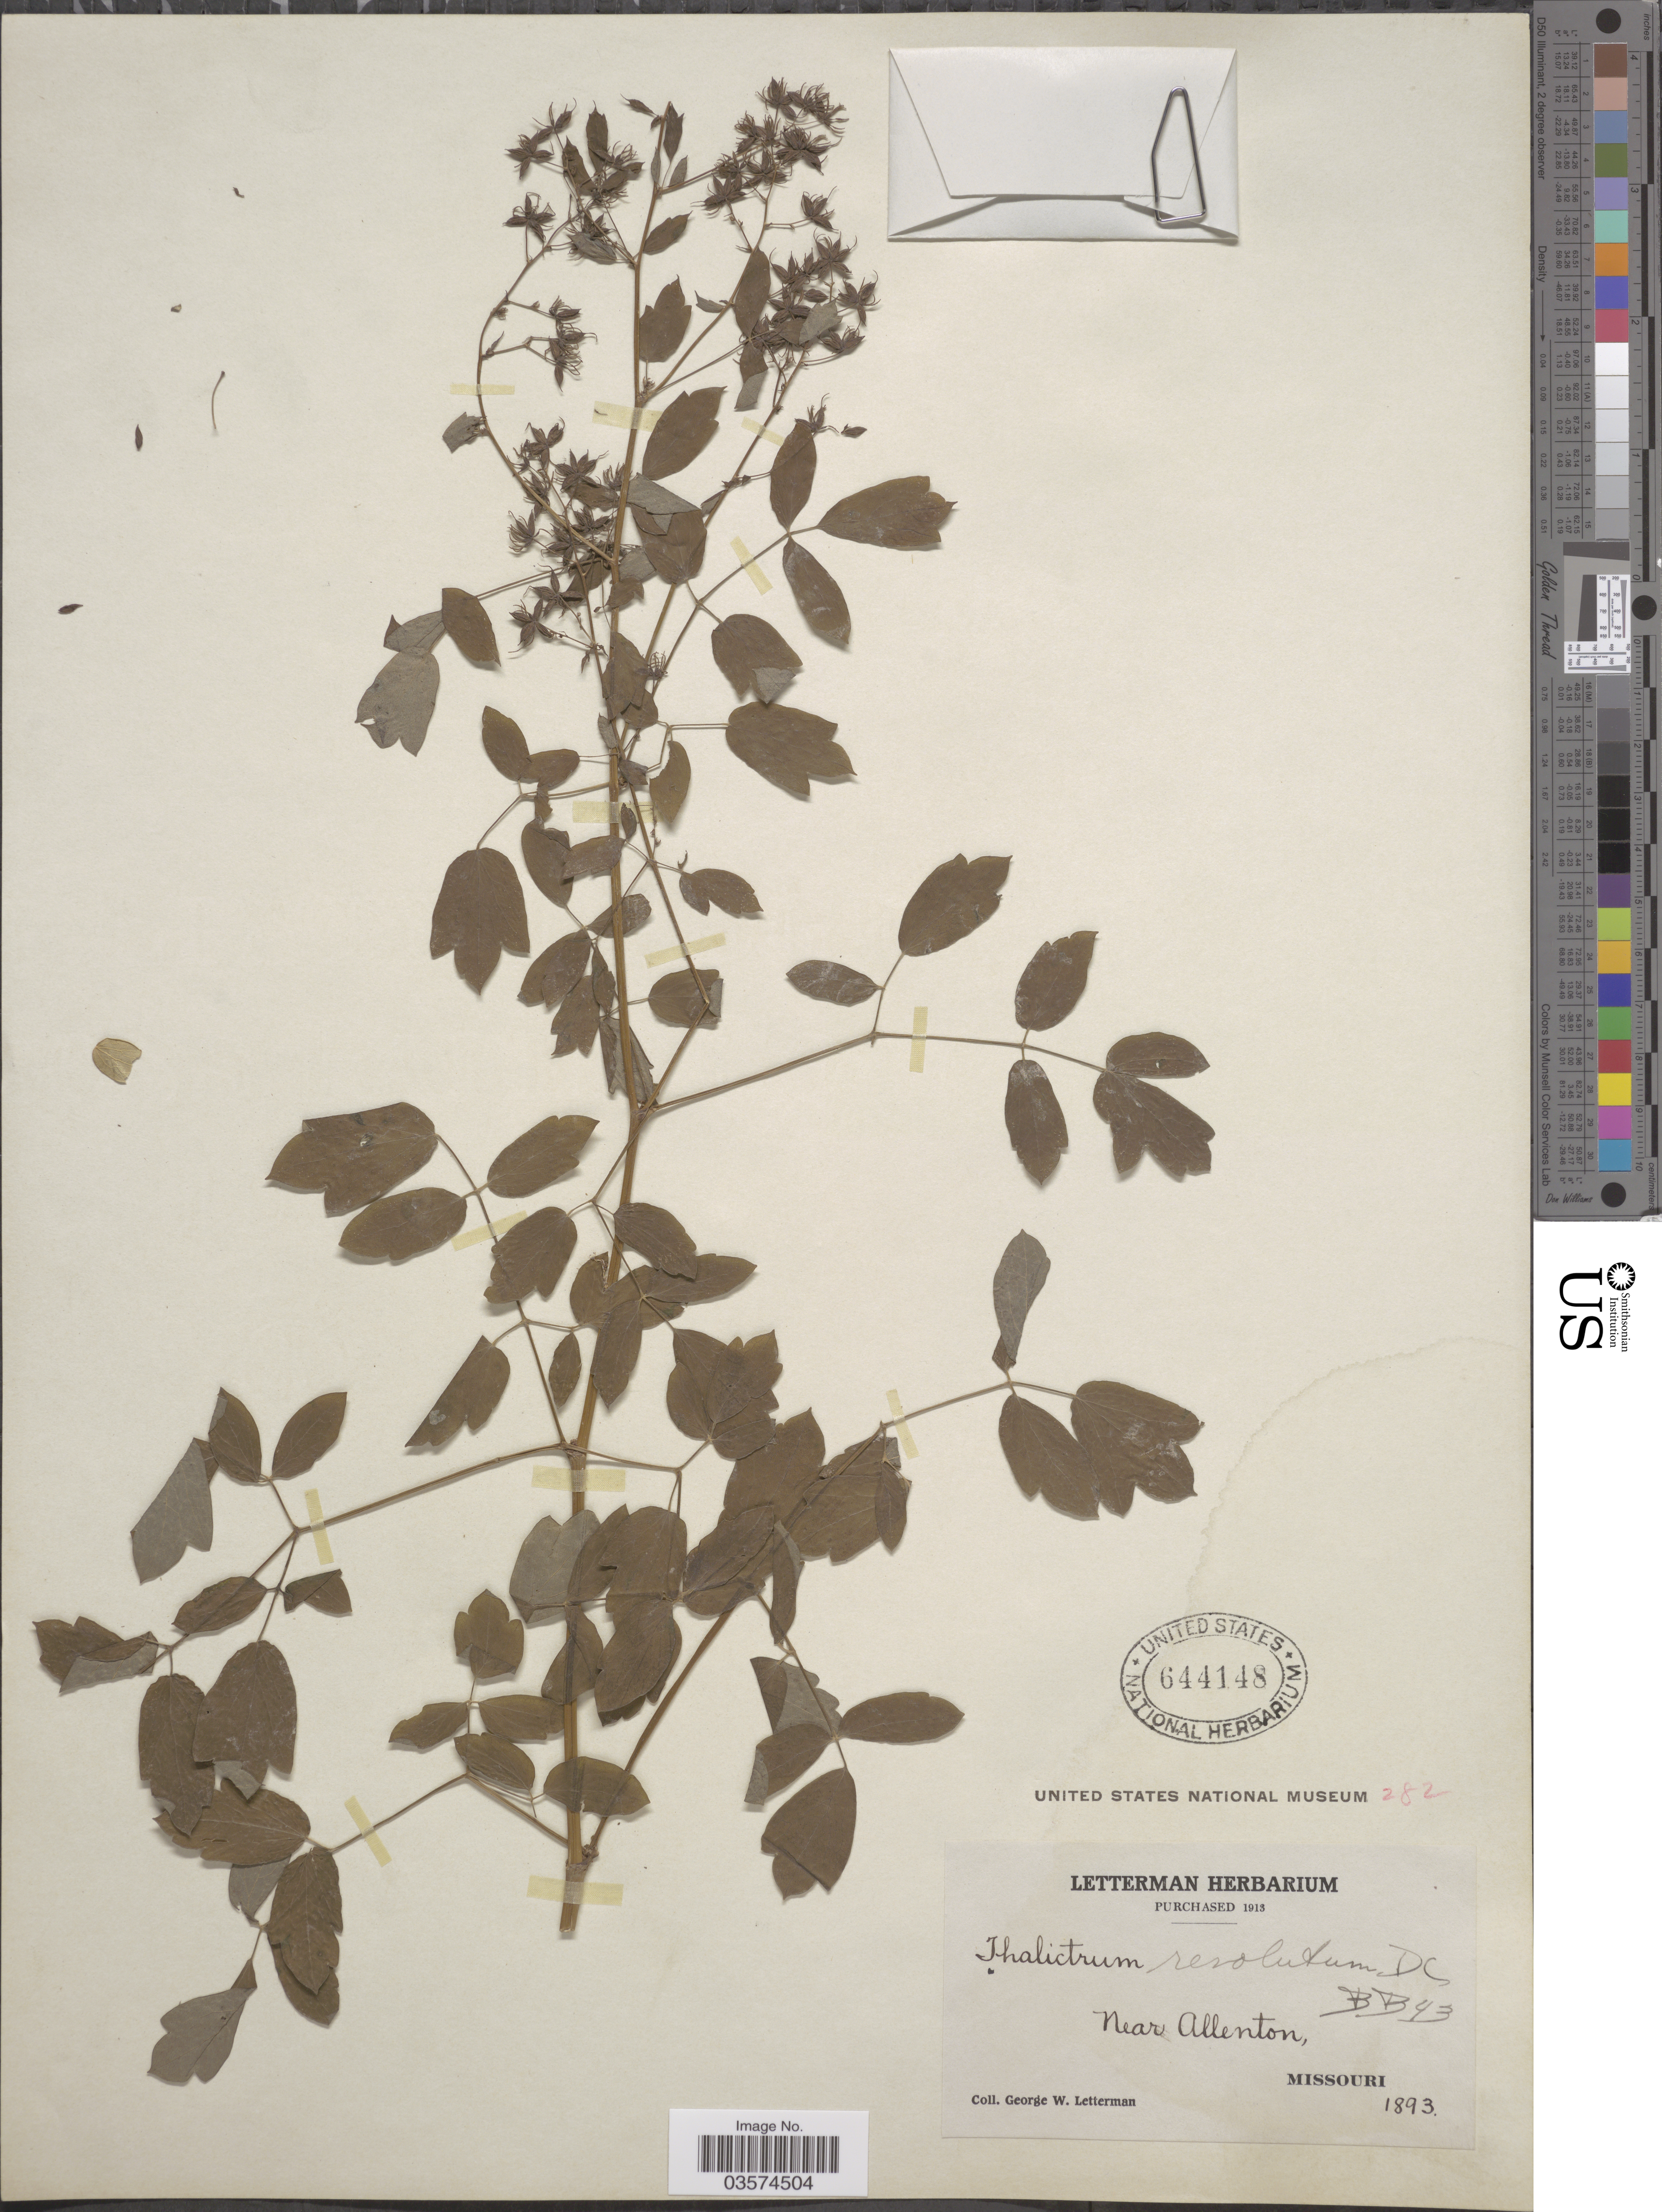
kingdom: Plantae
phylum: Tracheophyta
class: Magnoliopsida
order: Ranunculales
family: Ranunculaceae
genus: Thalictrum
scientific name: Thalictrum amphibolum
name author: Greene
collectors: G. W. Letterman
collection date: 1893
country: United States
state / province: Missouri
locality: Near Allenton.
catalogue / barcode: US 644148